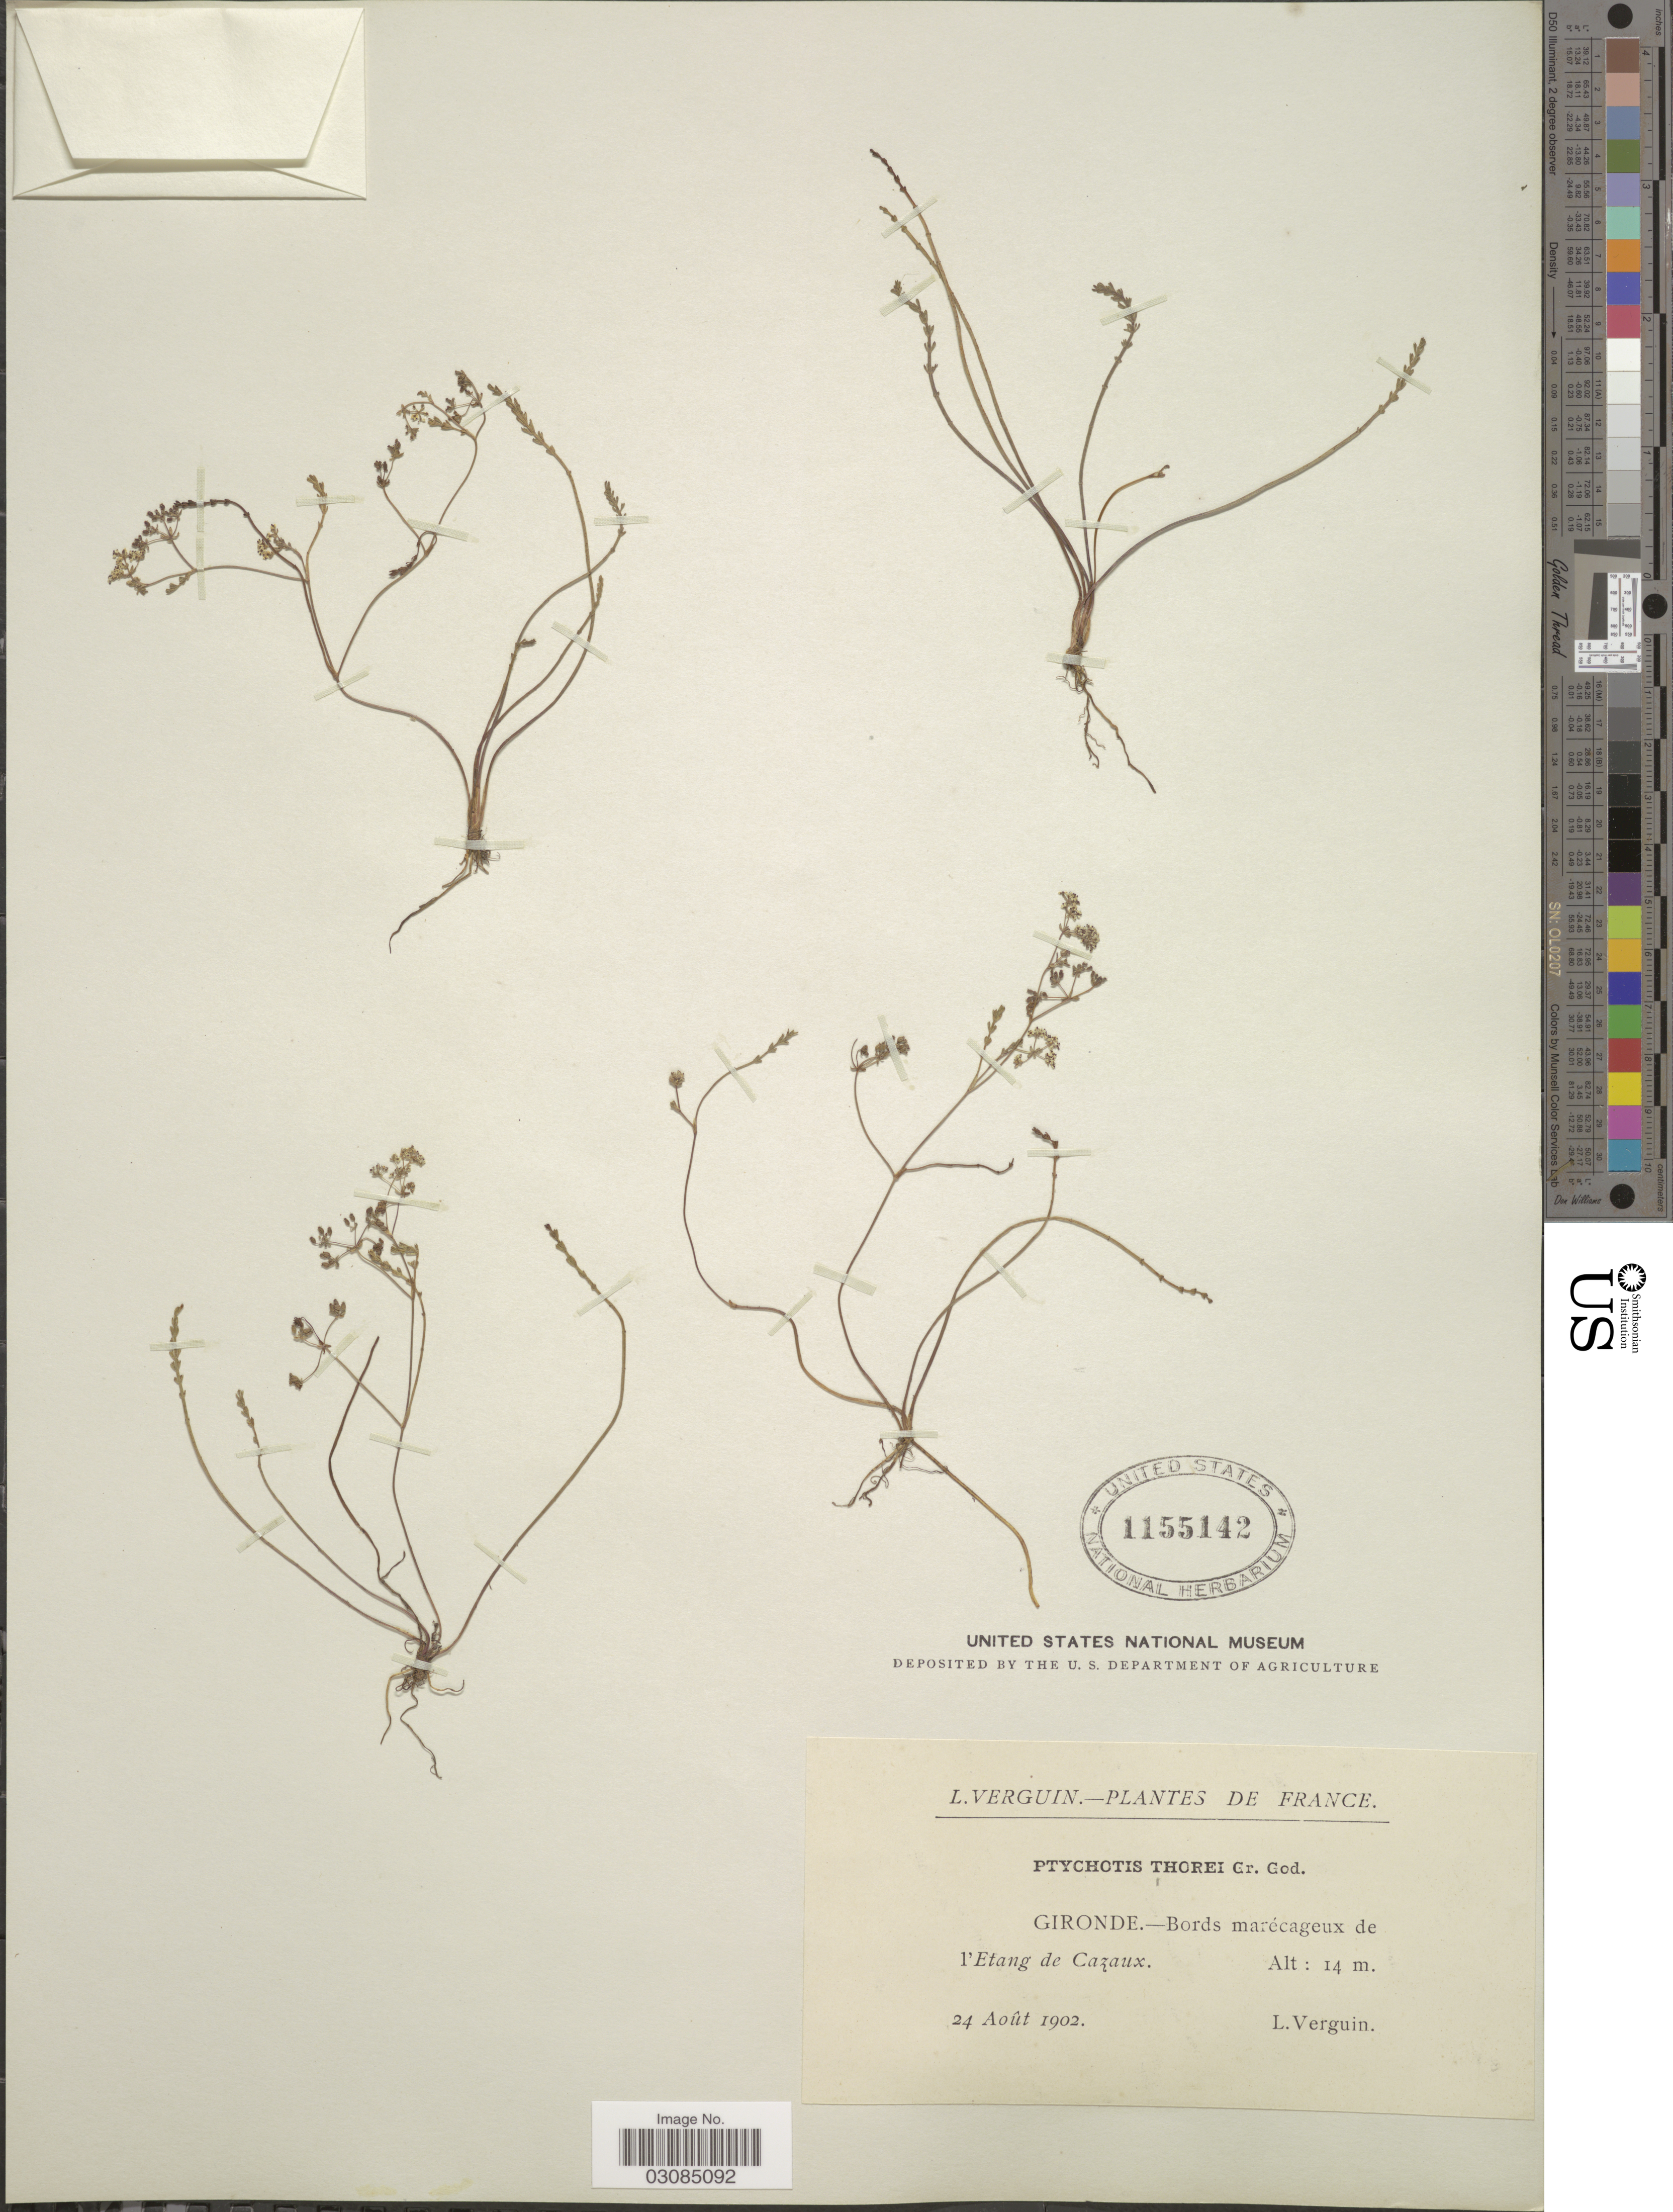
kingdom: Plantae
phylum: Tracheophyta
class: Magnoliopsida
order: Apiales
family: Apiaceae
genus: Ptychotis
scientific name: Ptychotis thorei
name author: Gren. & Godr.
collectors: L. Verguin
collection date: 1902-08-24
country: France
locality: Gironde. - Bords marécageux de l'Etang de Cazaux.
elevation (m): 14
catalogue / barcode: US 1155142